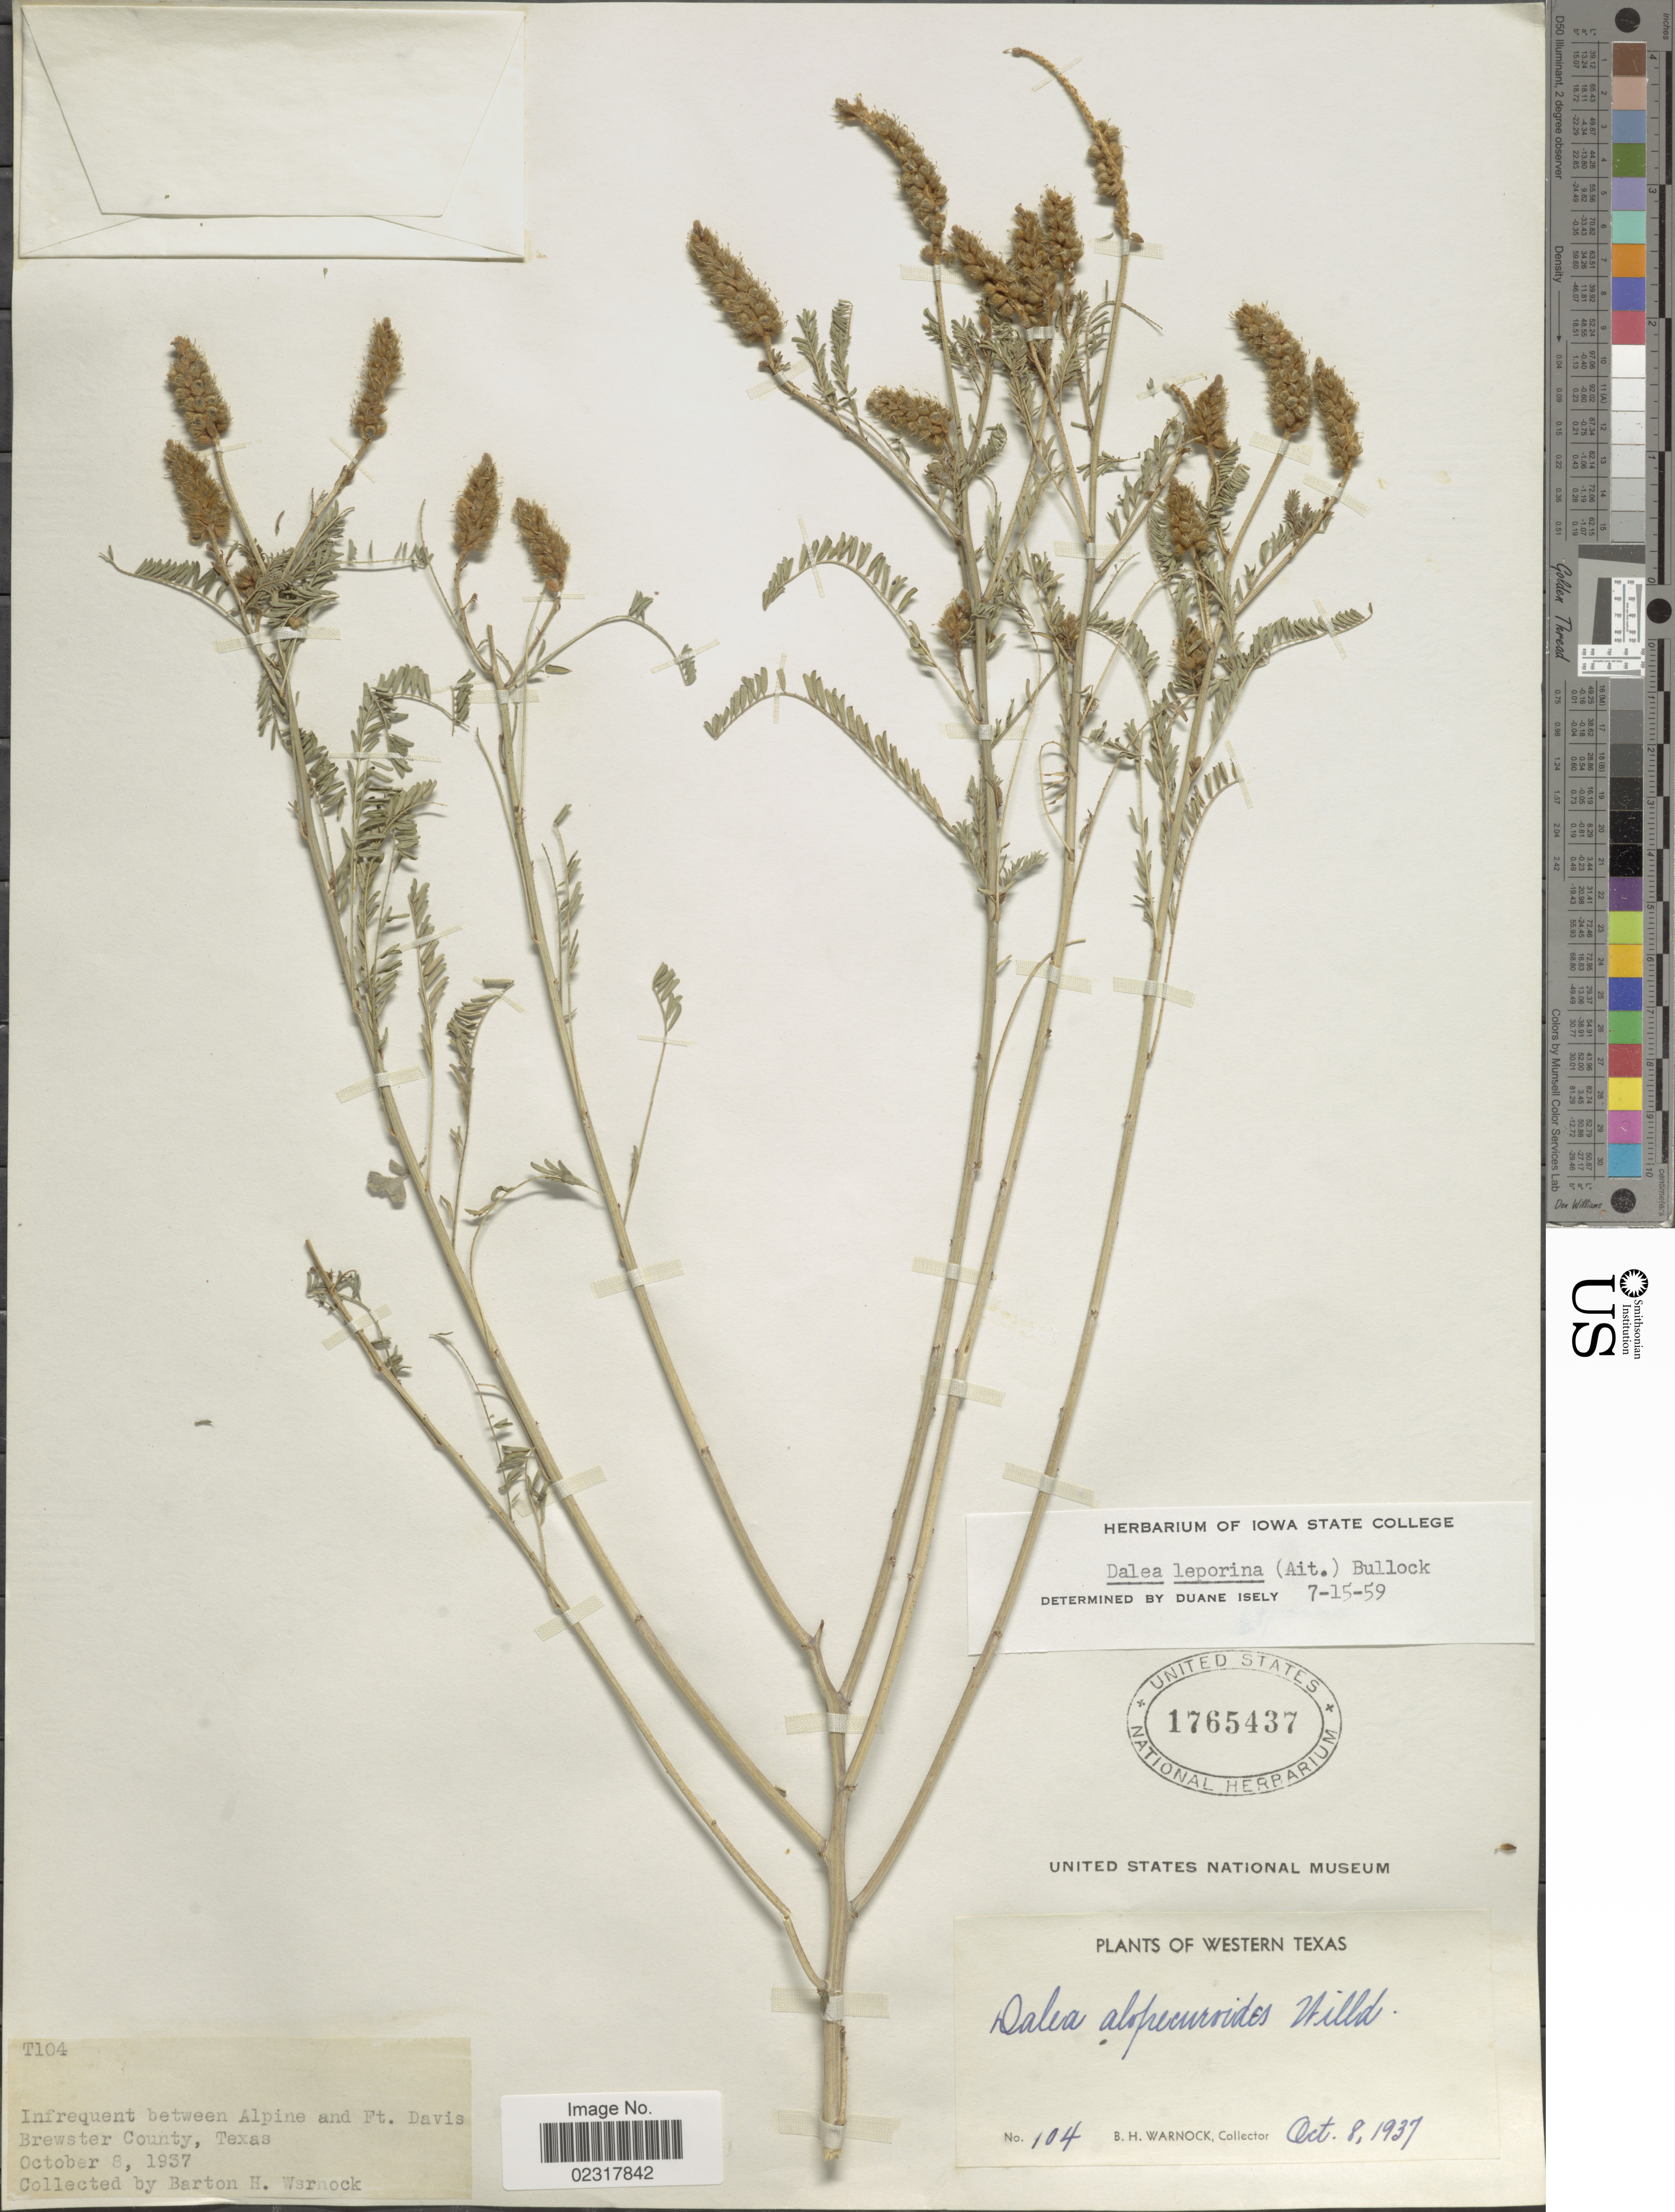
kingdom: Plantae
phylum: Tracheophyta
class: Magnoliopsida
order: Fabales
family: Fabaceae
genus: Dalea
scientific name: Dalea leporina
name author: (Aiton) Bullock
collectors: B. H. Warnock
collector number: T104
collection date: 1937-10-08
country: United States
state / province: Texas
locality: Infrequent between Alpine and Ft. Davis Brewster County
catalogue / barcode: US 1765437